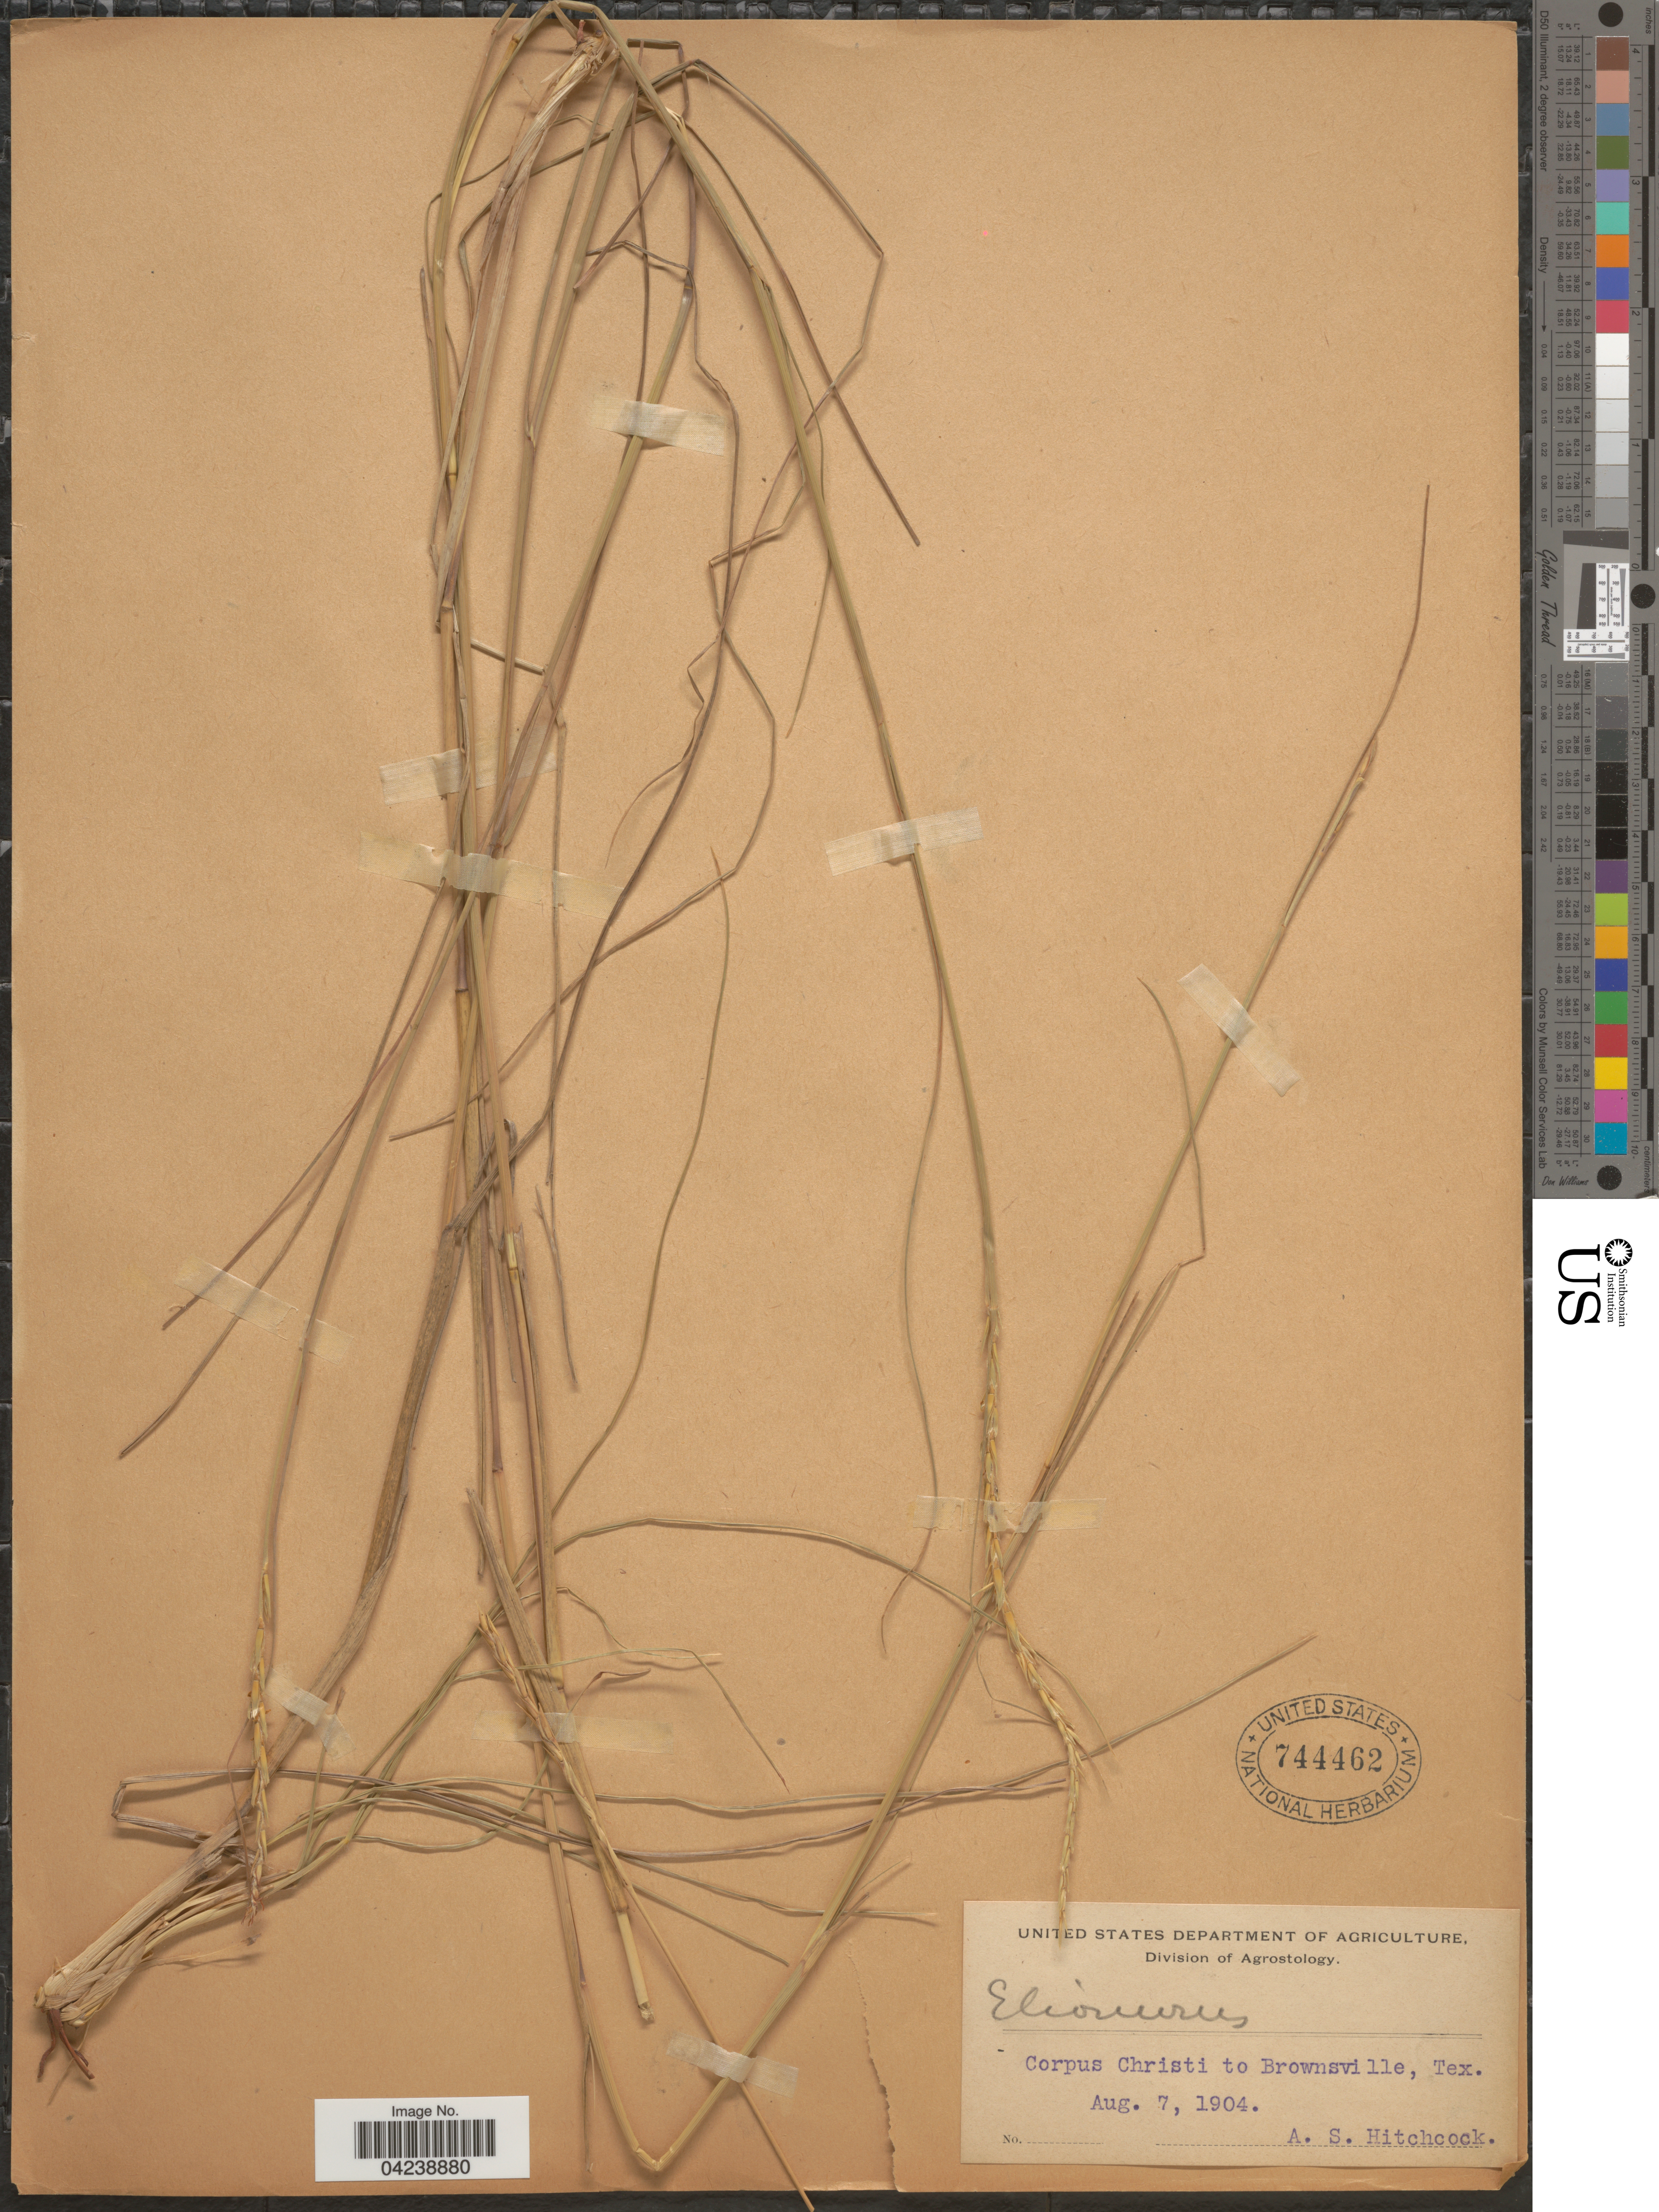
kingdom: Plantae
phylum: Tracheophyta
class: Liliopsida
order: Poales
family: Poaceae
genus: Elionurus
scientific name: Elionurus tripsacoides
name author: Humb. & Bonpl. ex Willd.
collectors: A. S. Hitchcock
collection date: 1904-08-07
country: United States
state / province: Texas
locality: Corpus Christi to Brownsville.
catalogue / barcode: US 744462